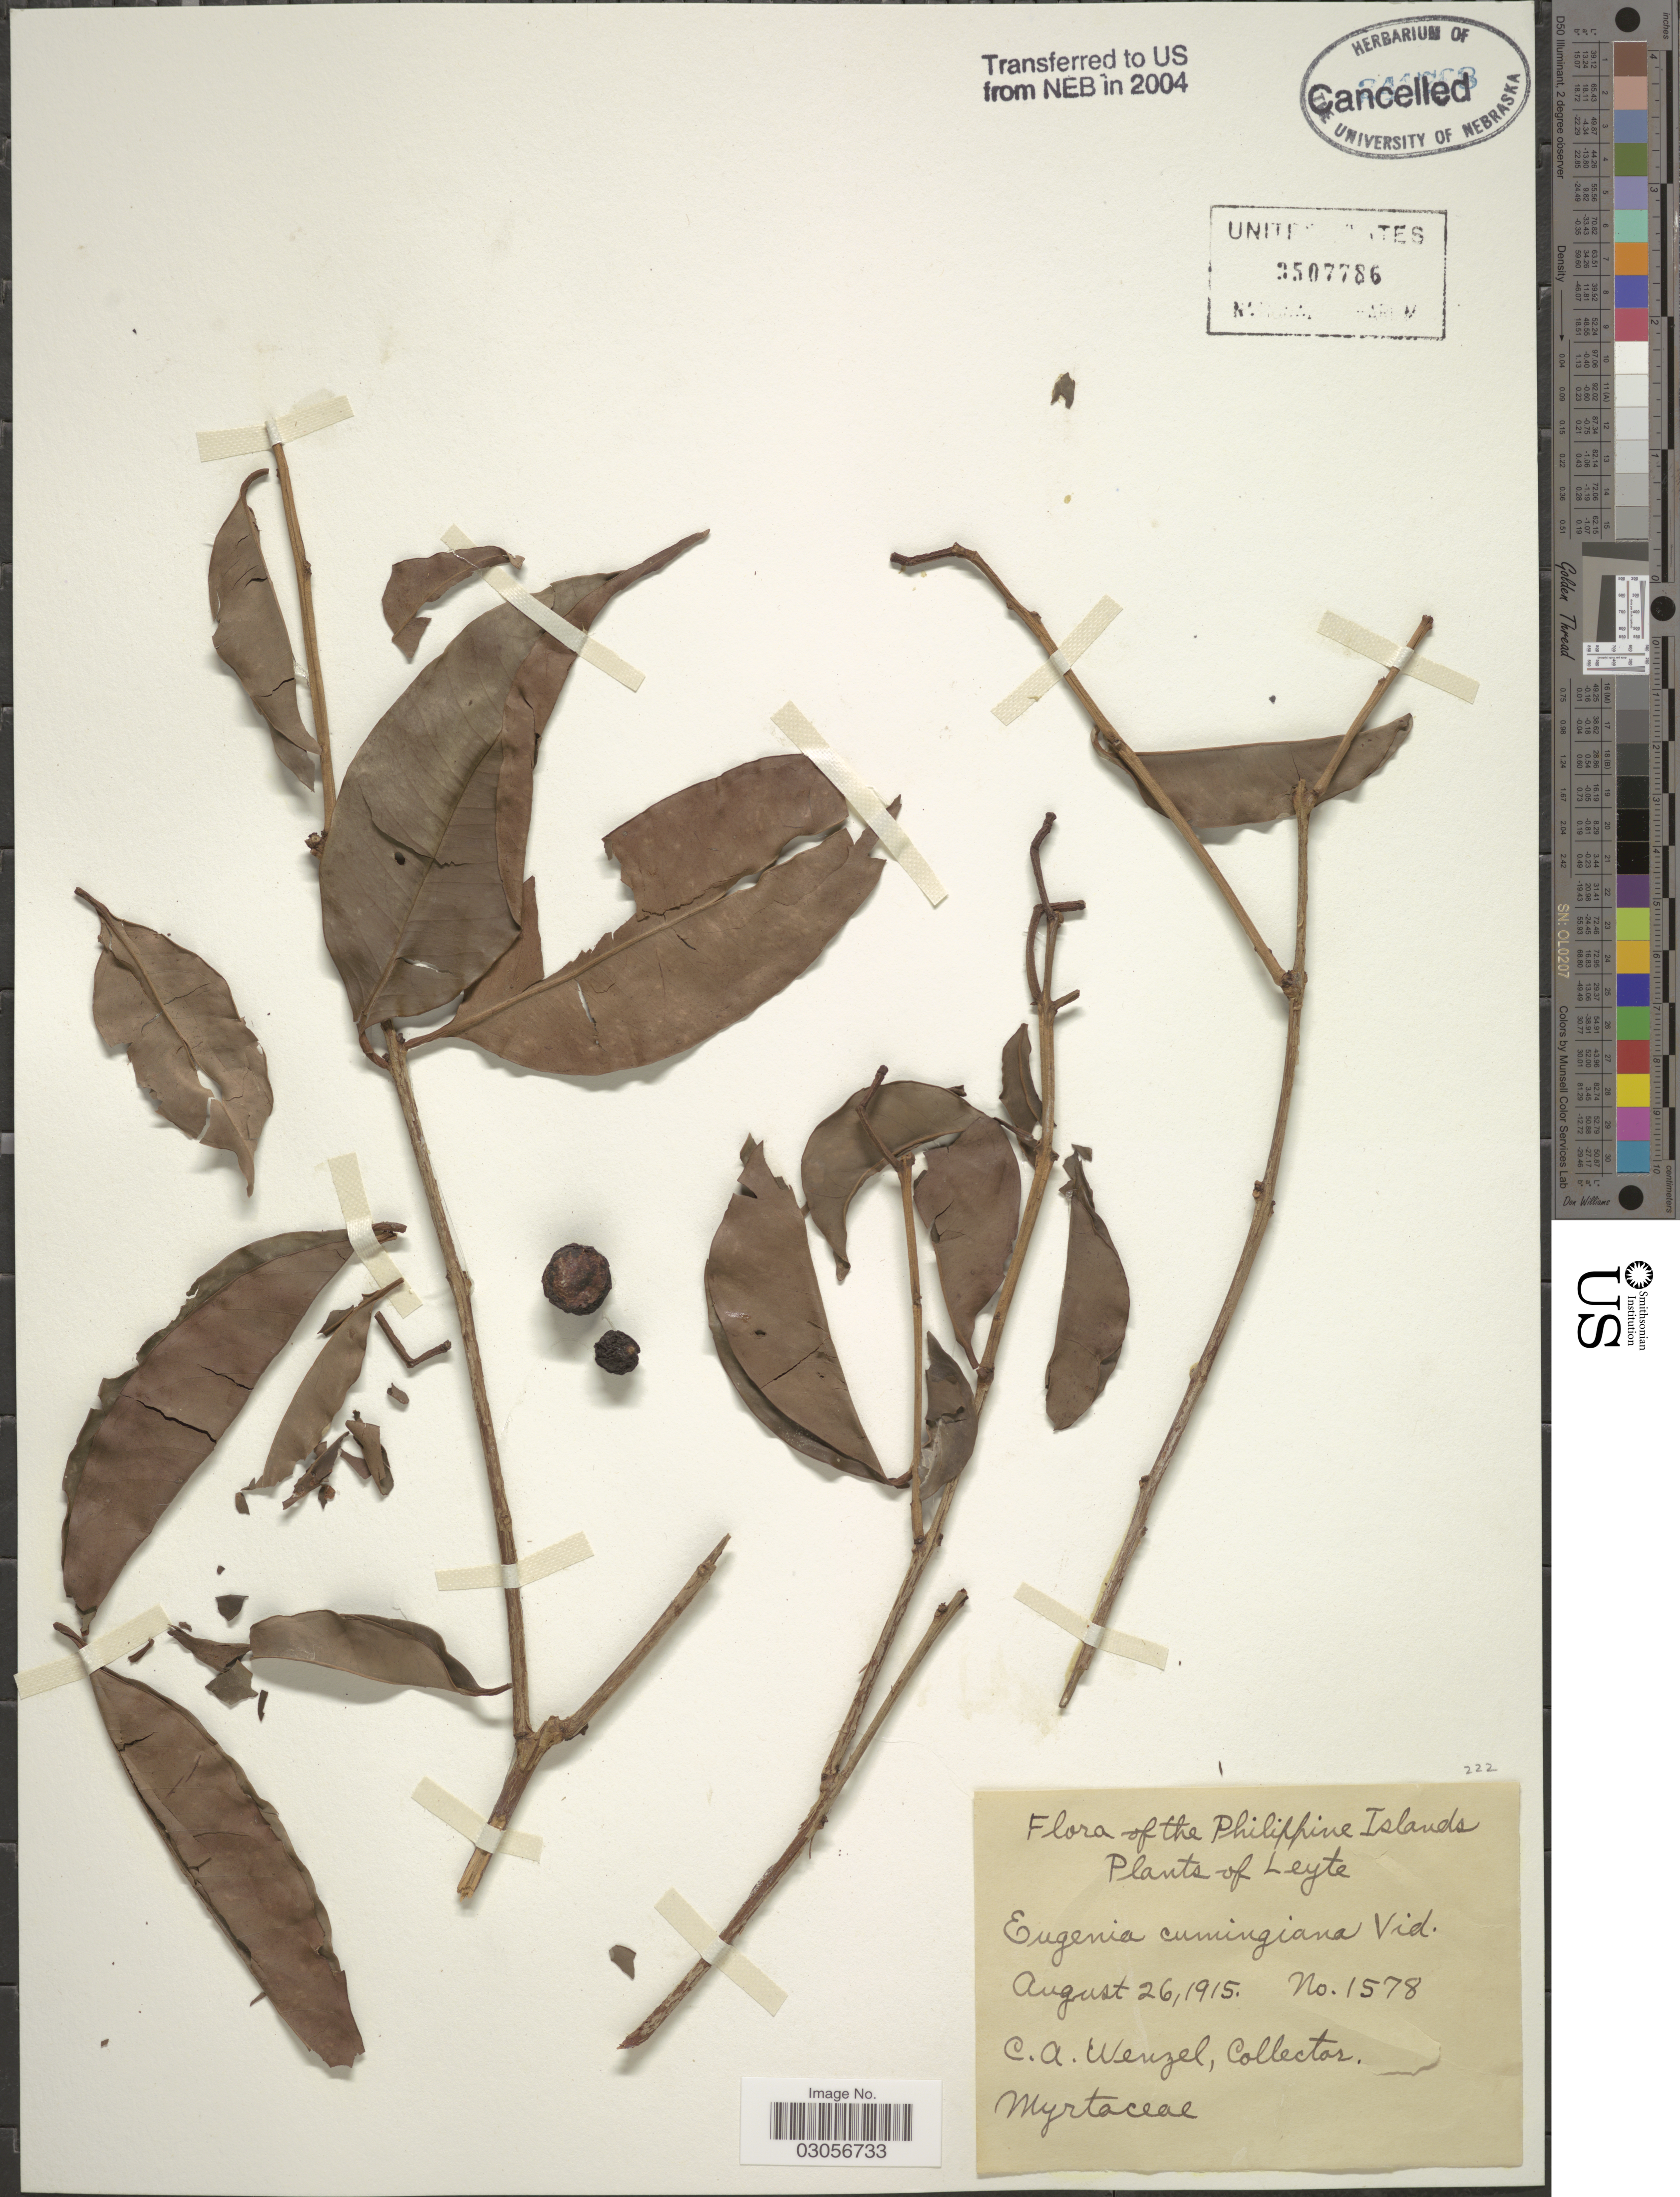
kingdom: Plantae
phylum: Tracheophyta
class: Magnoliopsida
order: Myrtales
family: Myrtaceae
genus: Syzygium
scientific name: Syzygium acuminatissimum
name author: (Blume) DC.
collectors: C. Wenzel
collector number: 1578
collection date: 1915-08-26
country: Philippines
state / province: Eastern Visayas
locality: Philippine Islands. Leyte.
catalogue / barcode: US 3507786